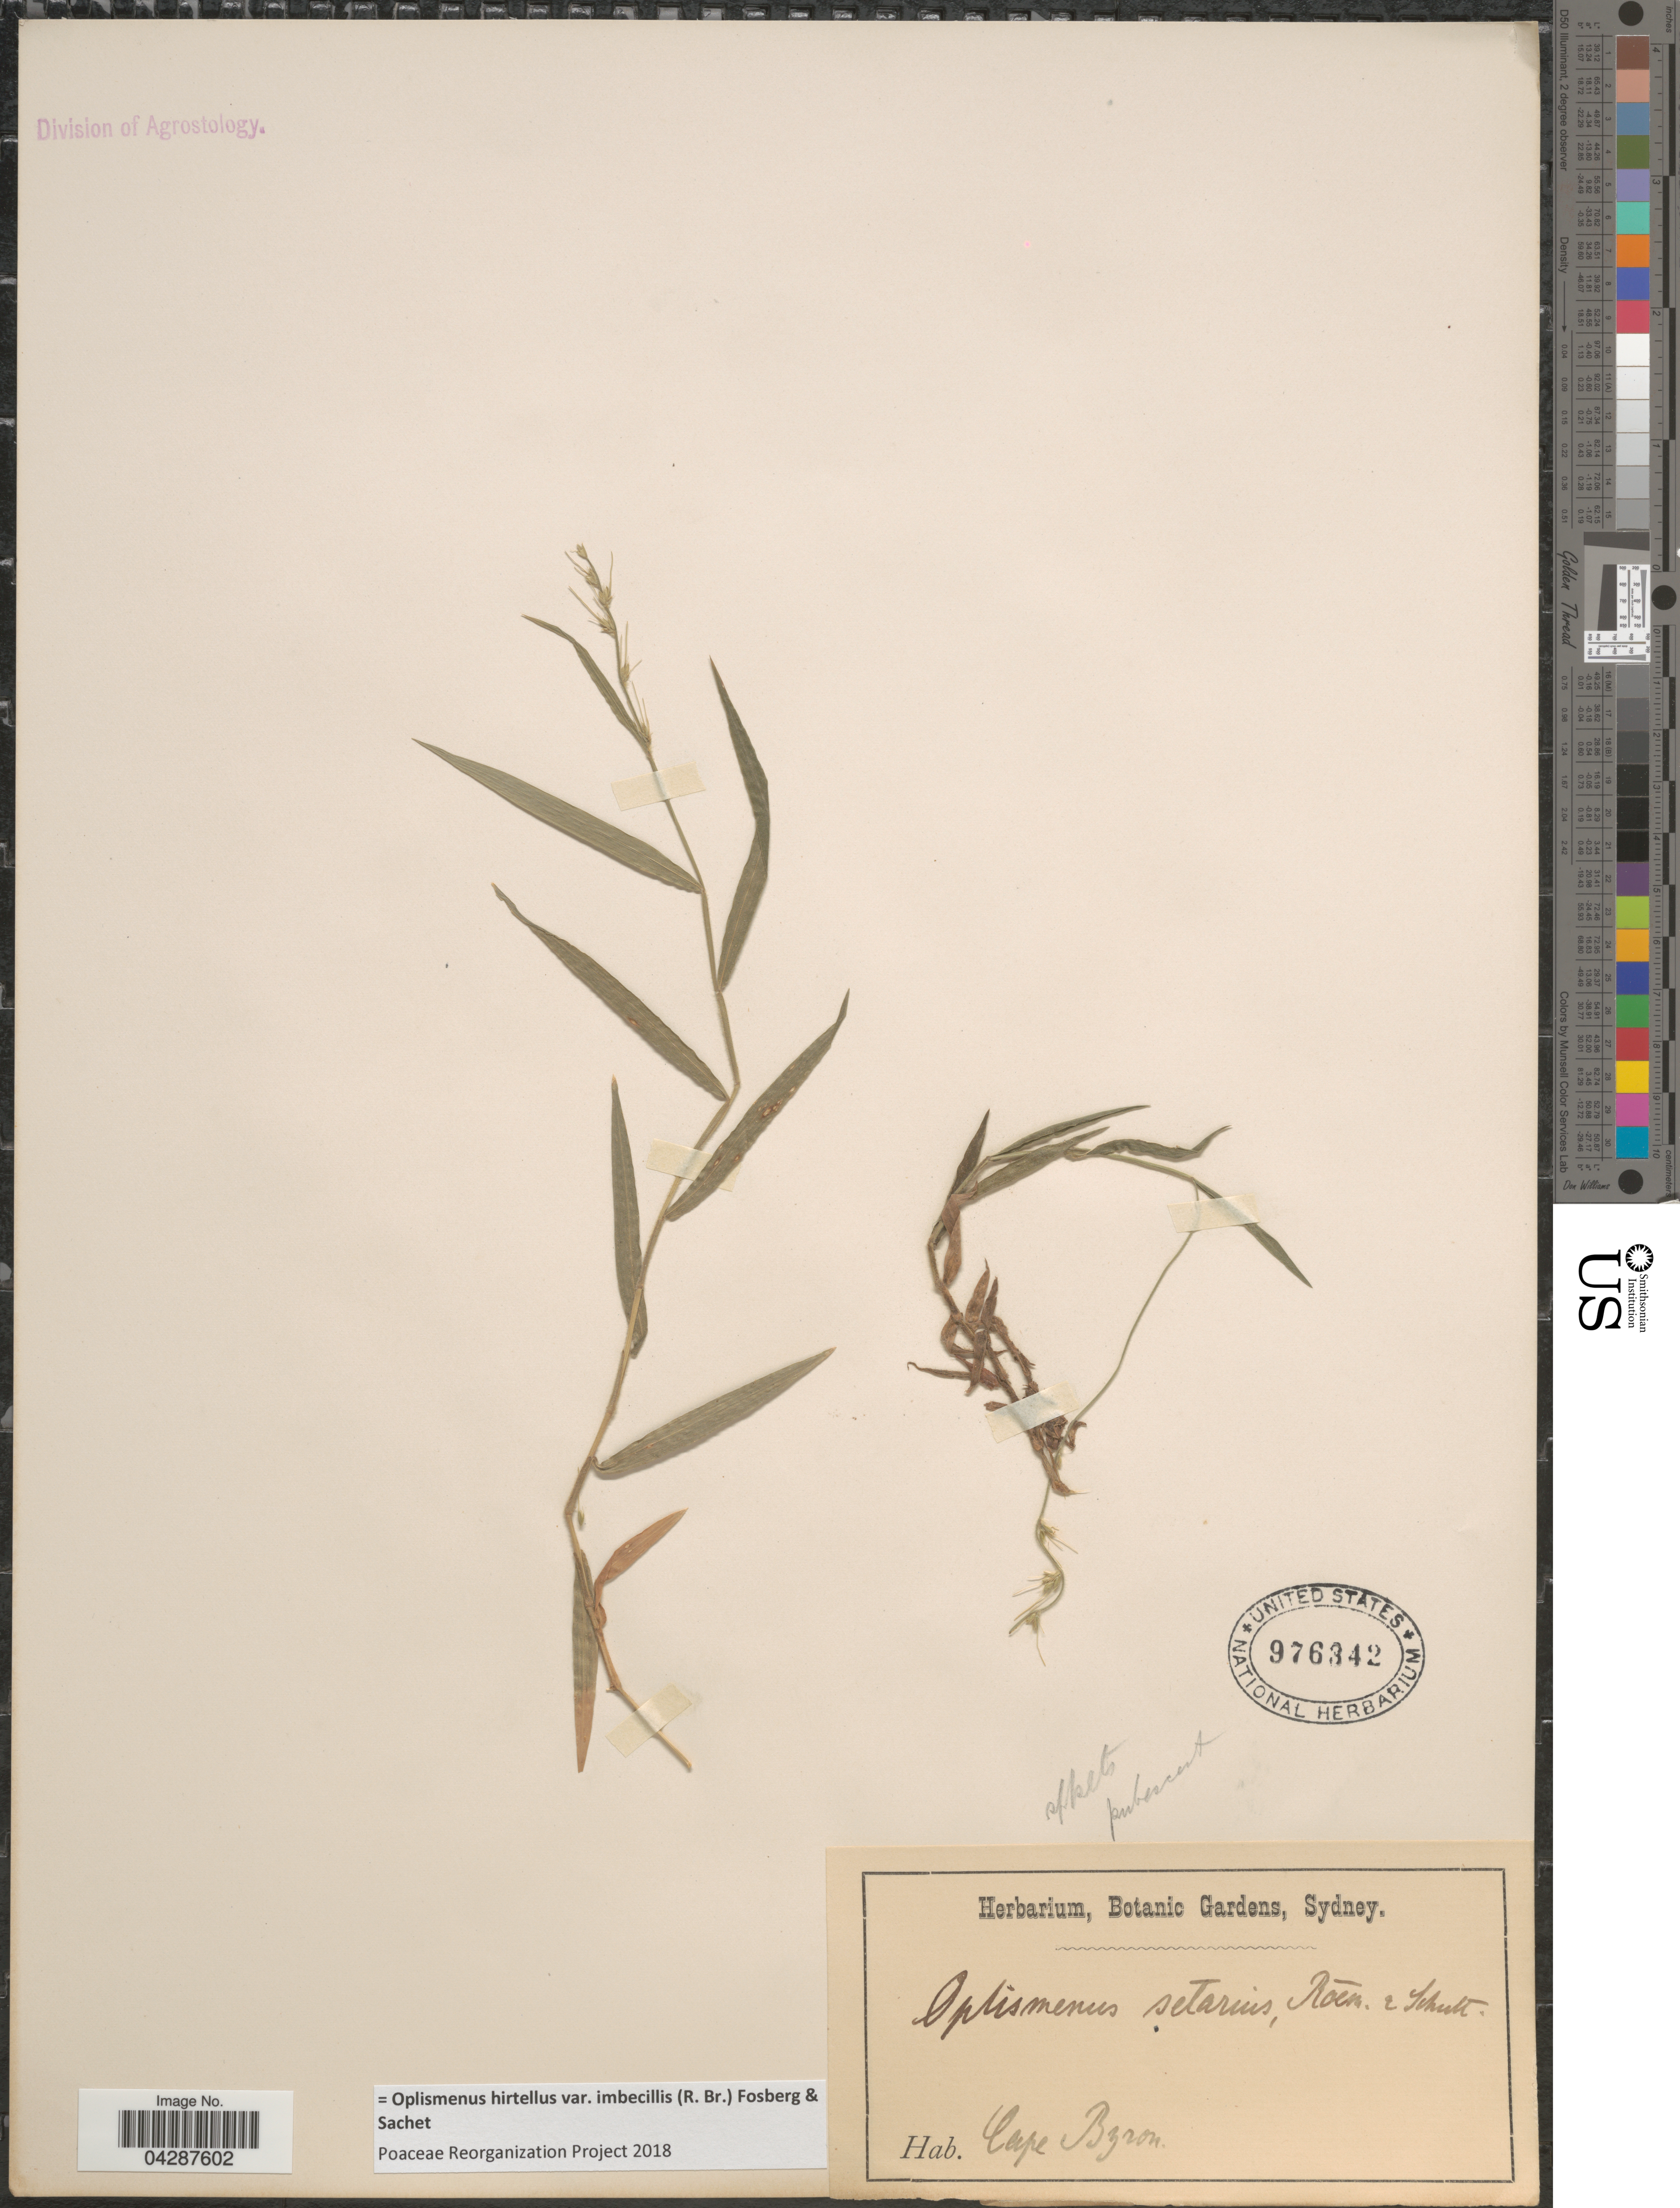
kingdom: Plantae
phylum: Tracheophyta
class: Liliopsida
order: Poales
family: Poaceae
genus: Oplismenus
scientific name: Oplismenus hirtellus var. imbecillis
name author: (R. Br.) Fosberg & Sachet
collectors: ex Herb. Bot. Gard. Sydney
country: Australia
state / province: New South Wales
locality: Cape Byron.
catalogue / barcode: US 976342